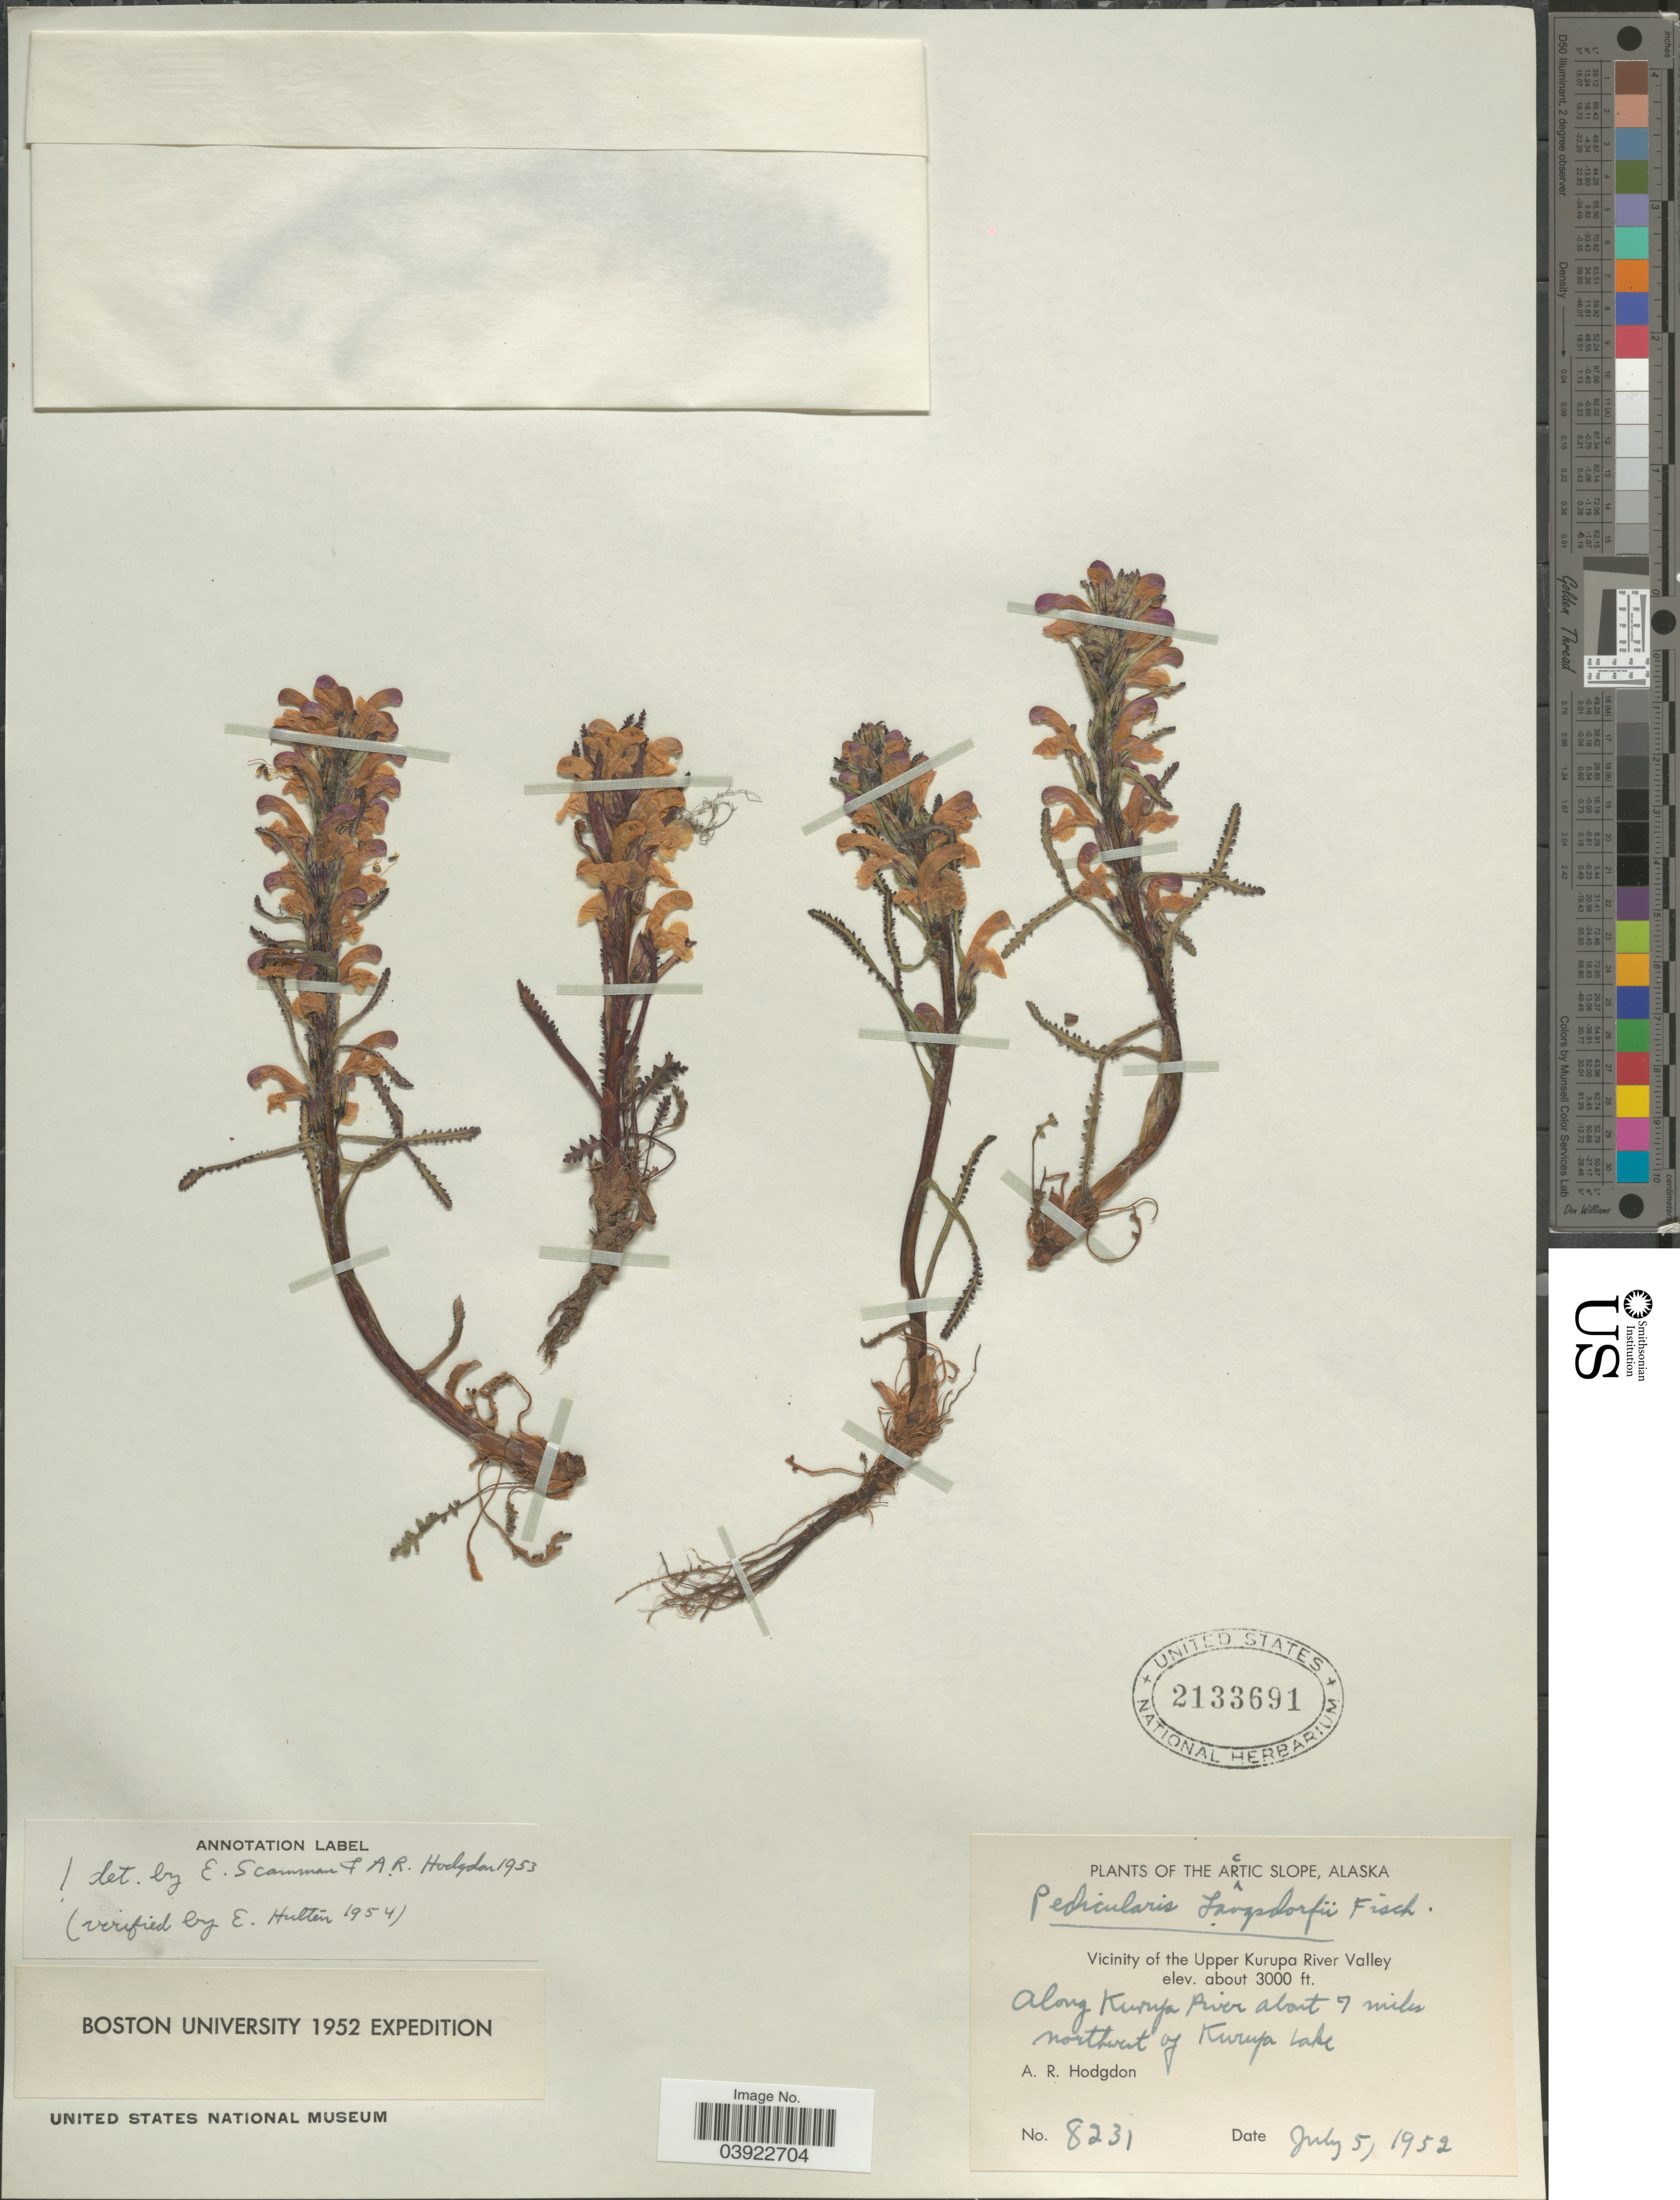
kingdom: Plantae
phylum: Tracheophyta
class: Magnoliopsida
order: Lamiales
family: Orobanchaceae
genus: Pedicularis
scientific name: Pedicularis langsdorffii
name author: Fisch. ex Steven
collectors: A. R. Hodgdon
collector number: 8231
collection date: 1952-07-05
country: United States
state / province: Alaska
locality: Arctic Slope. Vicinity of the Upper Kurupa River Valley. Along Kurupa River about 7 iles northwest of Kurupa lake.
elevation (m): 914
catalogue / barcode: US 2133691